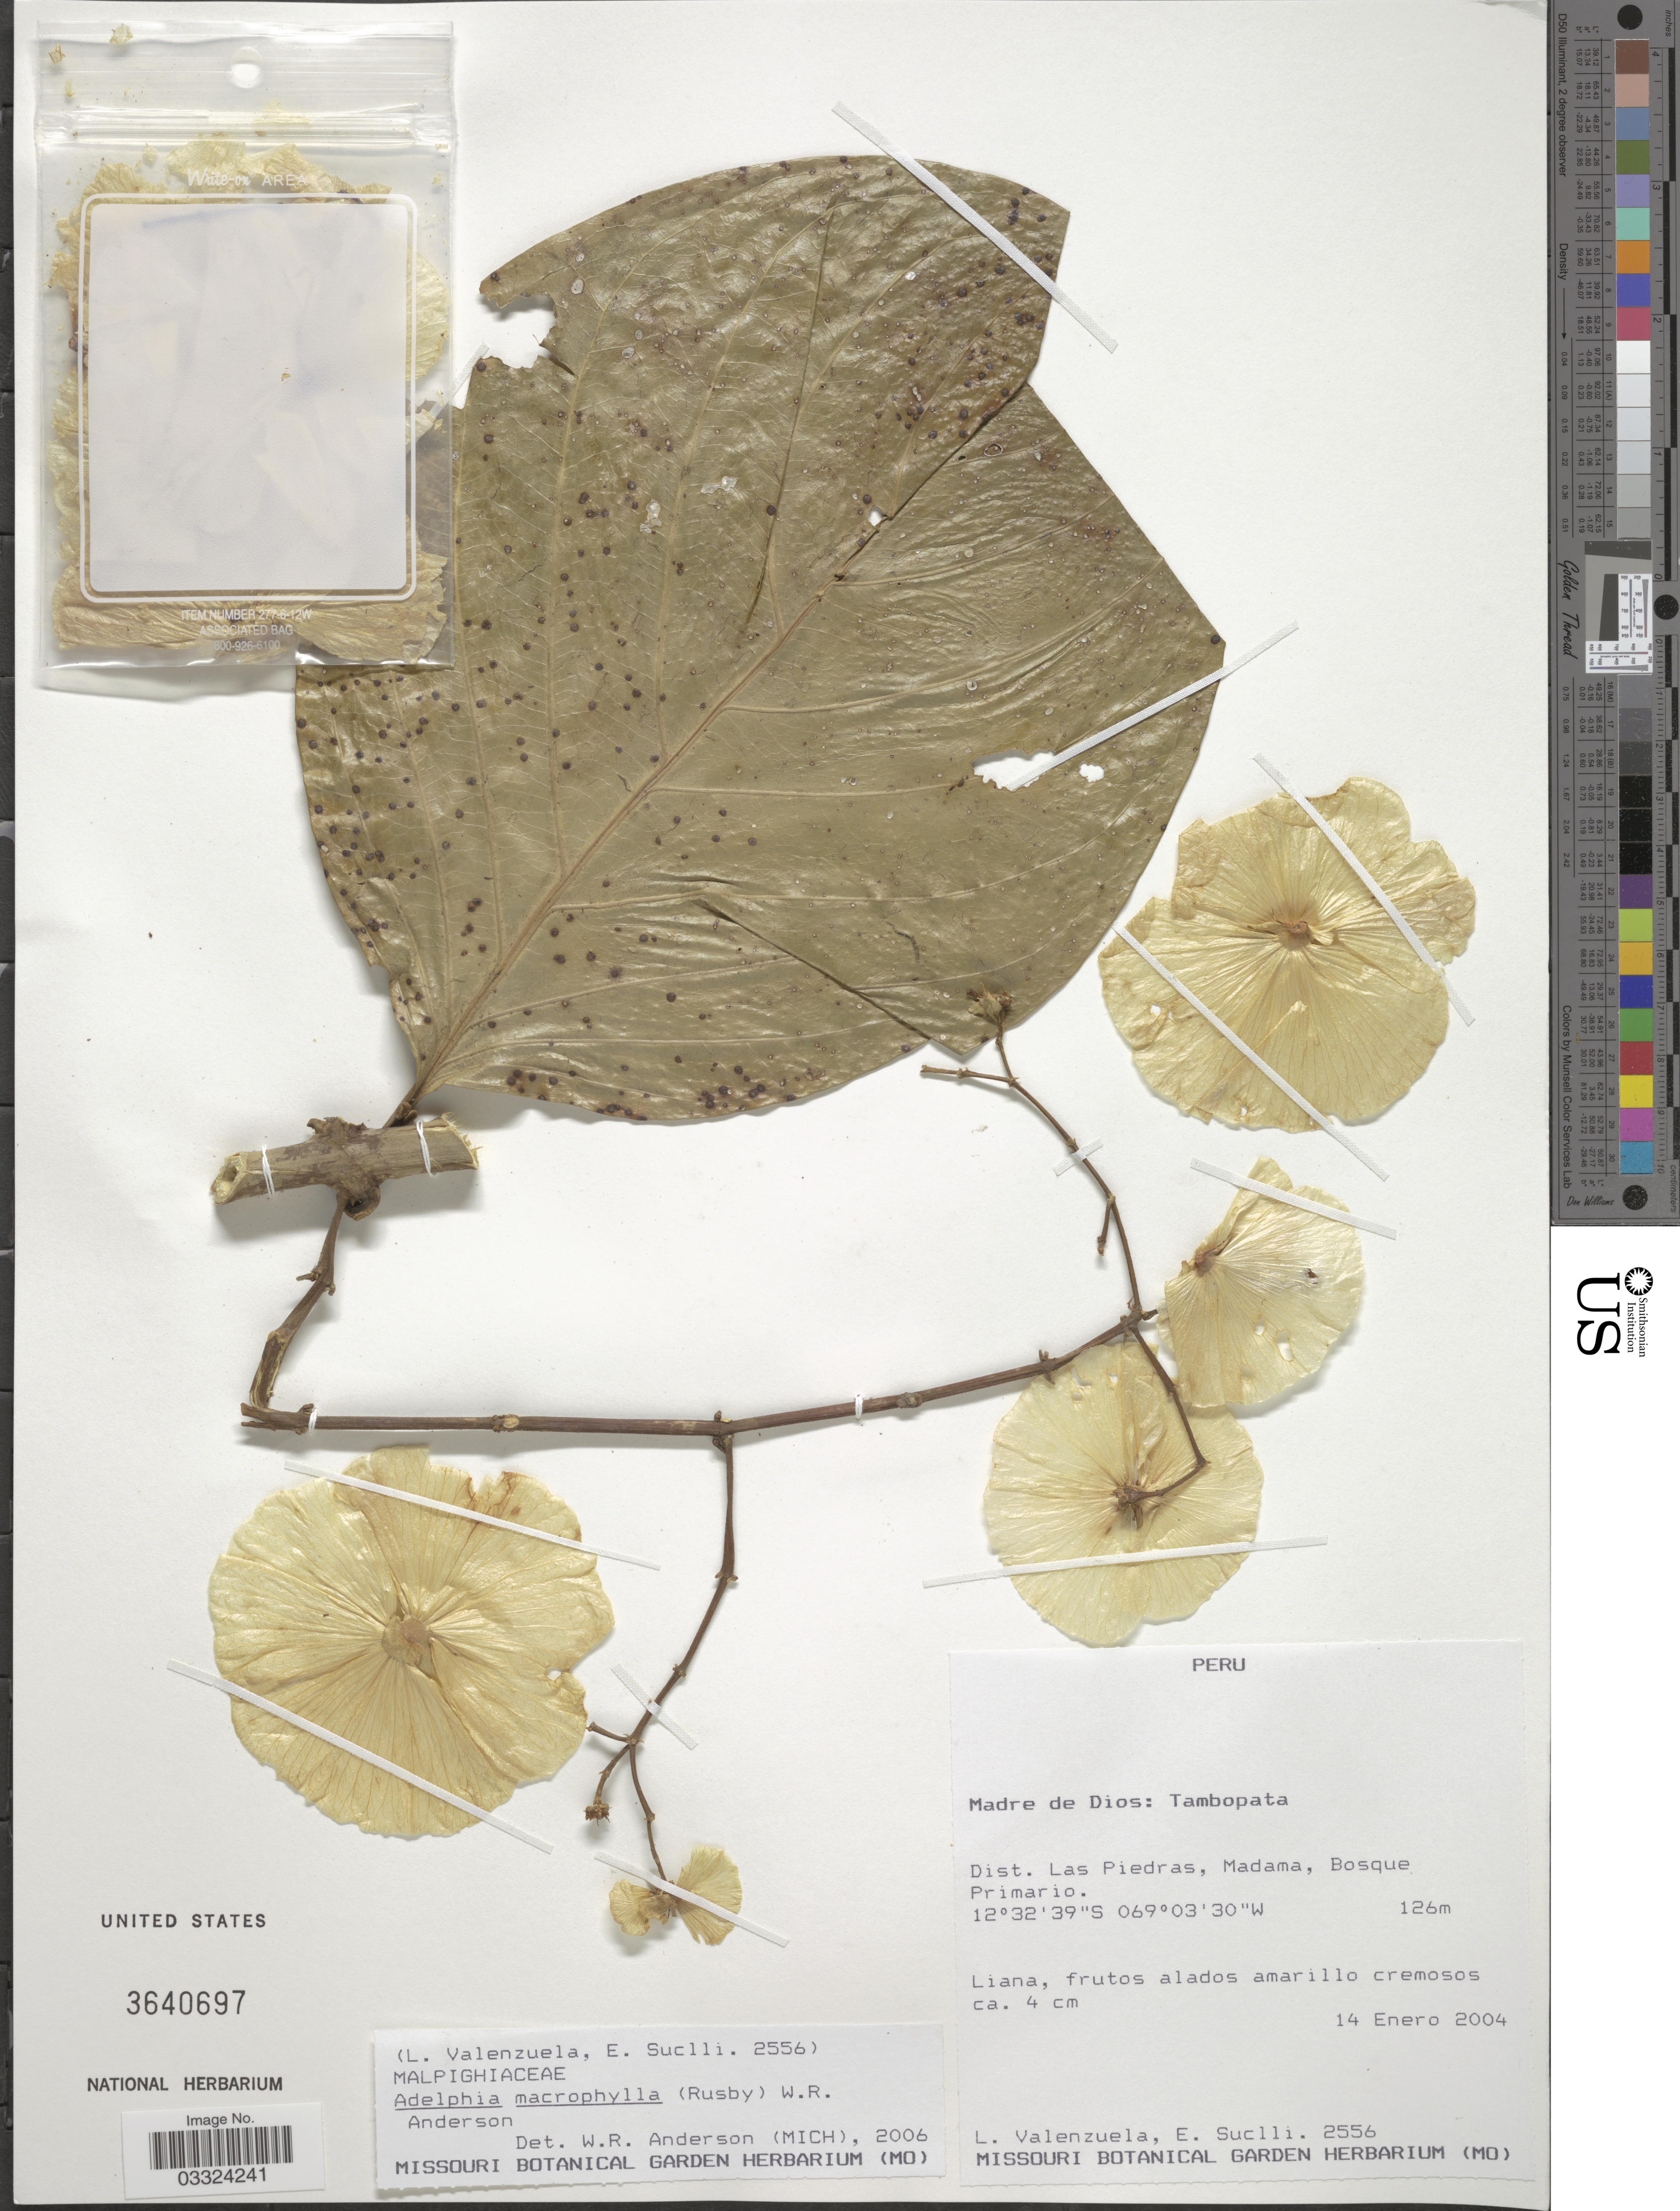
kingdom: Plantae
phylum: Tracheophyta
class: Magnoliopsida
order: Malpighiales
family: Malpighiaceae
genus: Adelphia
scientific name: Adelphia macrophylla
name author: (Rusby) W.R. Anderson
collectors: L. Valenzuela & E. Suclli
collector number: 2556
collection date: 2004-01-14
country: Peru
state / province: Madre de Dios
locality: Tambopata. Dist. Las Piedras, Madama, Bosque Primario.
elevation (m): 126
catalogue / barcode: US 3640697